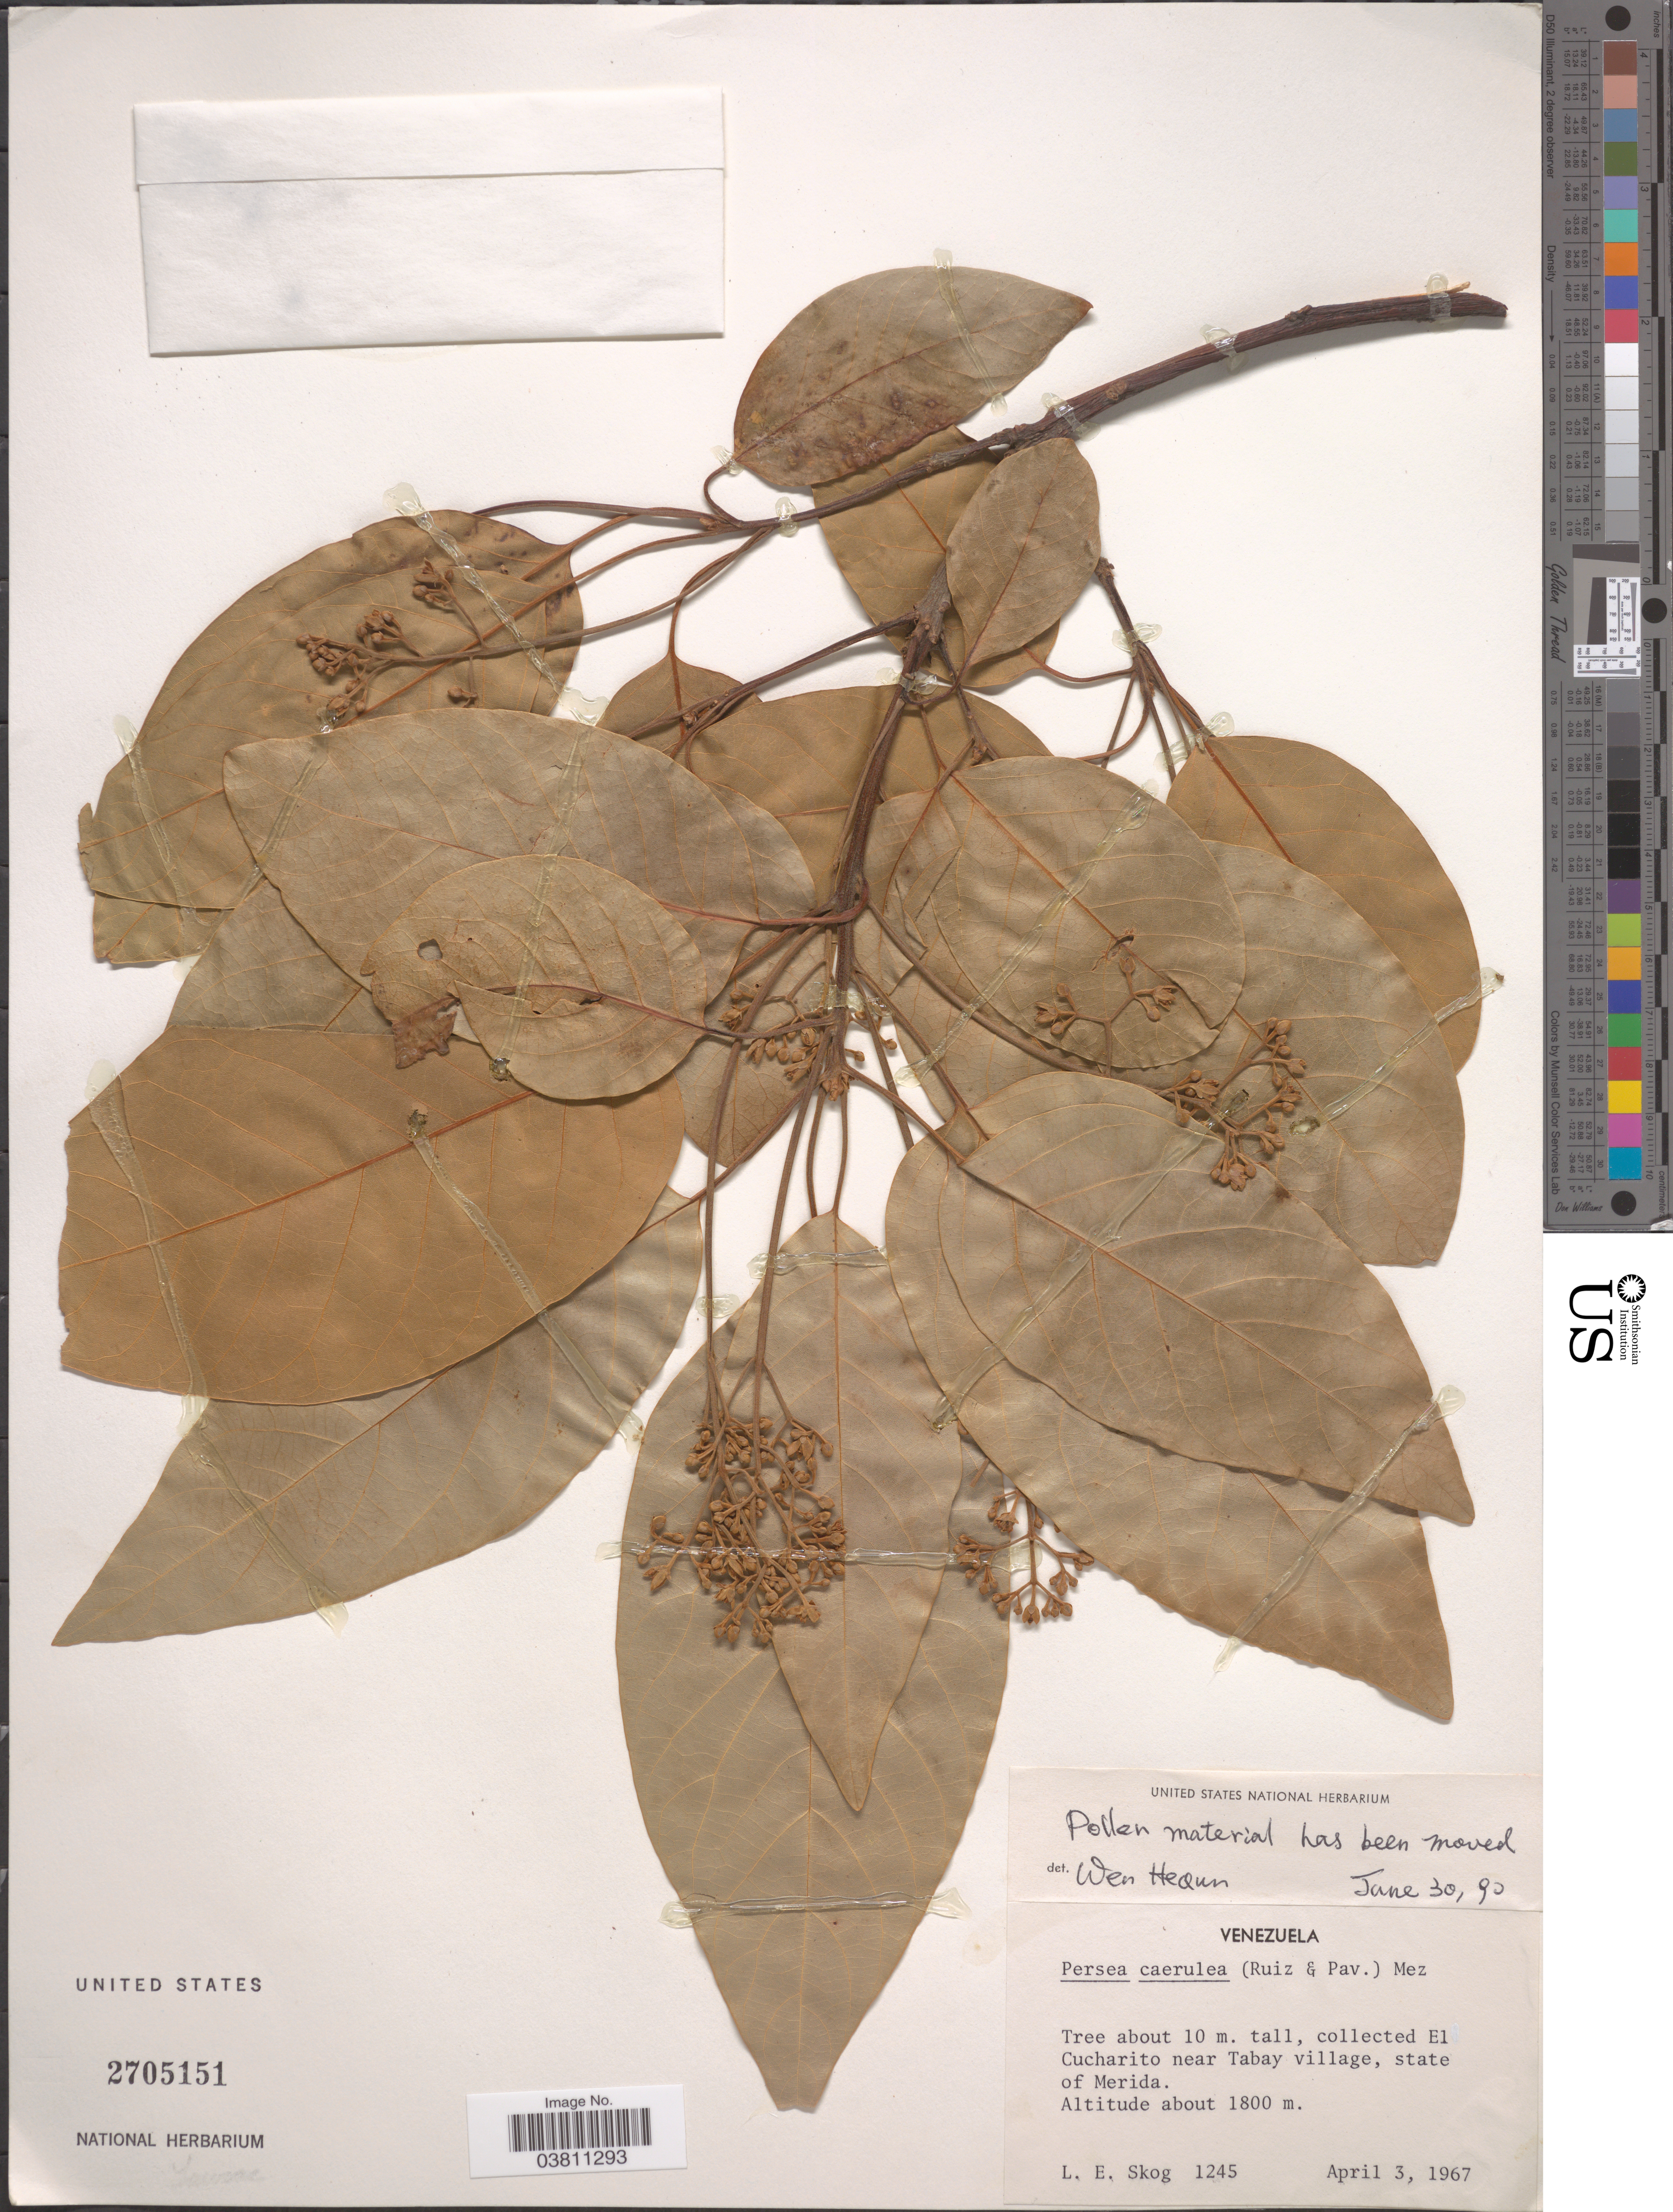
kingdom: Plantae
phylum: Tracheophyta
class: Magnoliopsida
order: Laurales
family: Lauraceae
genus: Persea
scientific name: Persea caerulea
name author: (Ruiz & Pav.) Mez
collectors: L. E. Skog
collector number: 1245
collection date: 1967-04-03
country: Venezuela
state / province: Merida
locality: El Cucharito near Tabay village.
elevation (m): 1800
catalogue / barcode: US 2705151